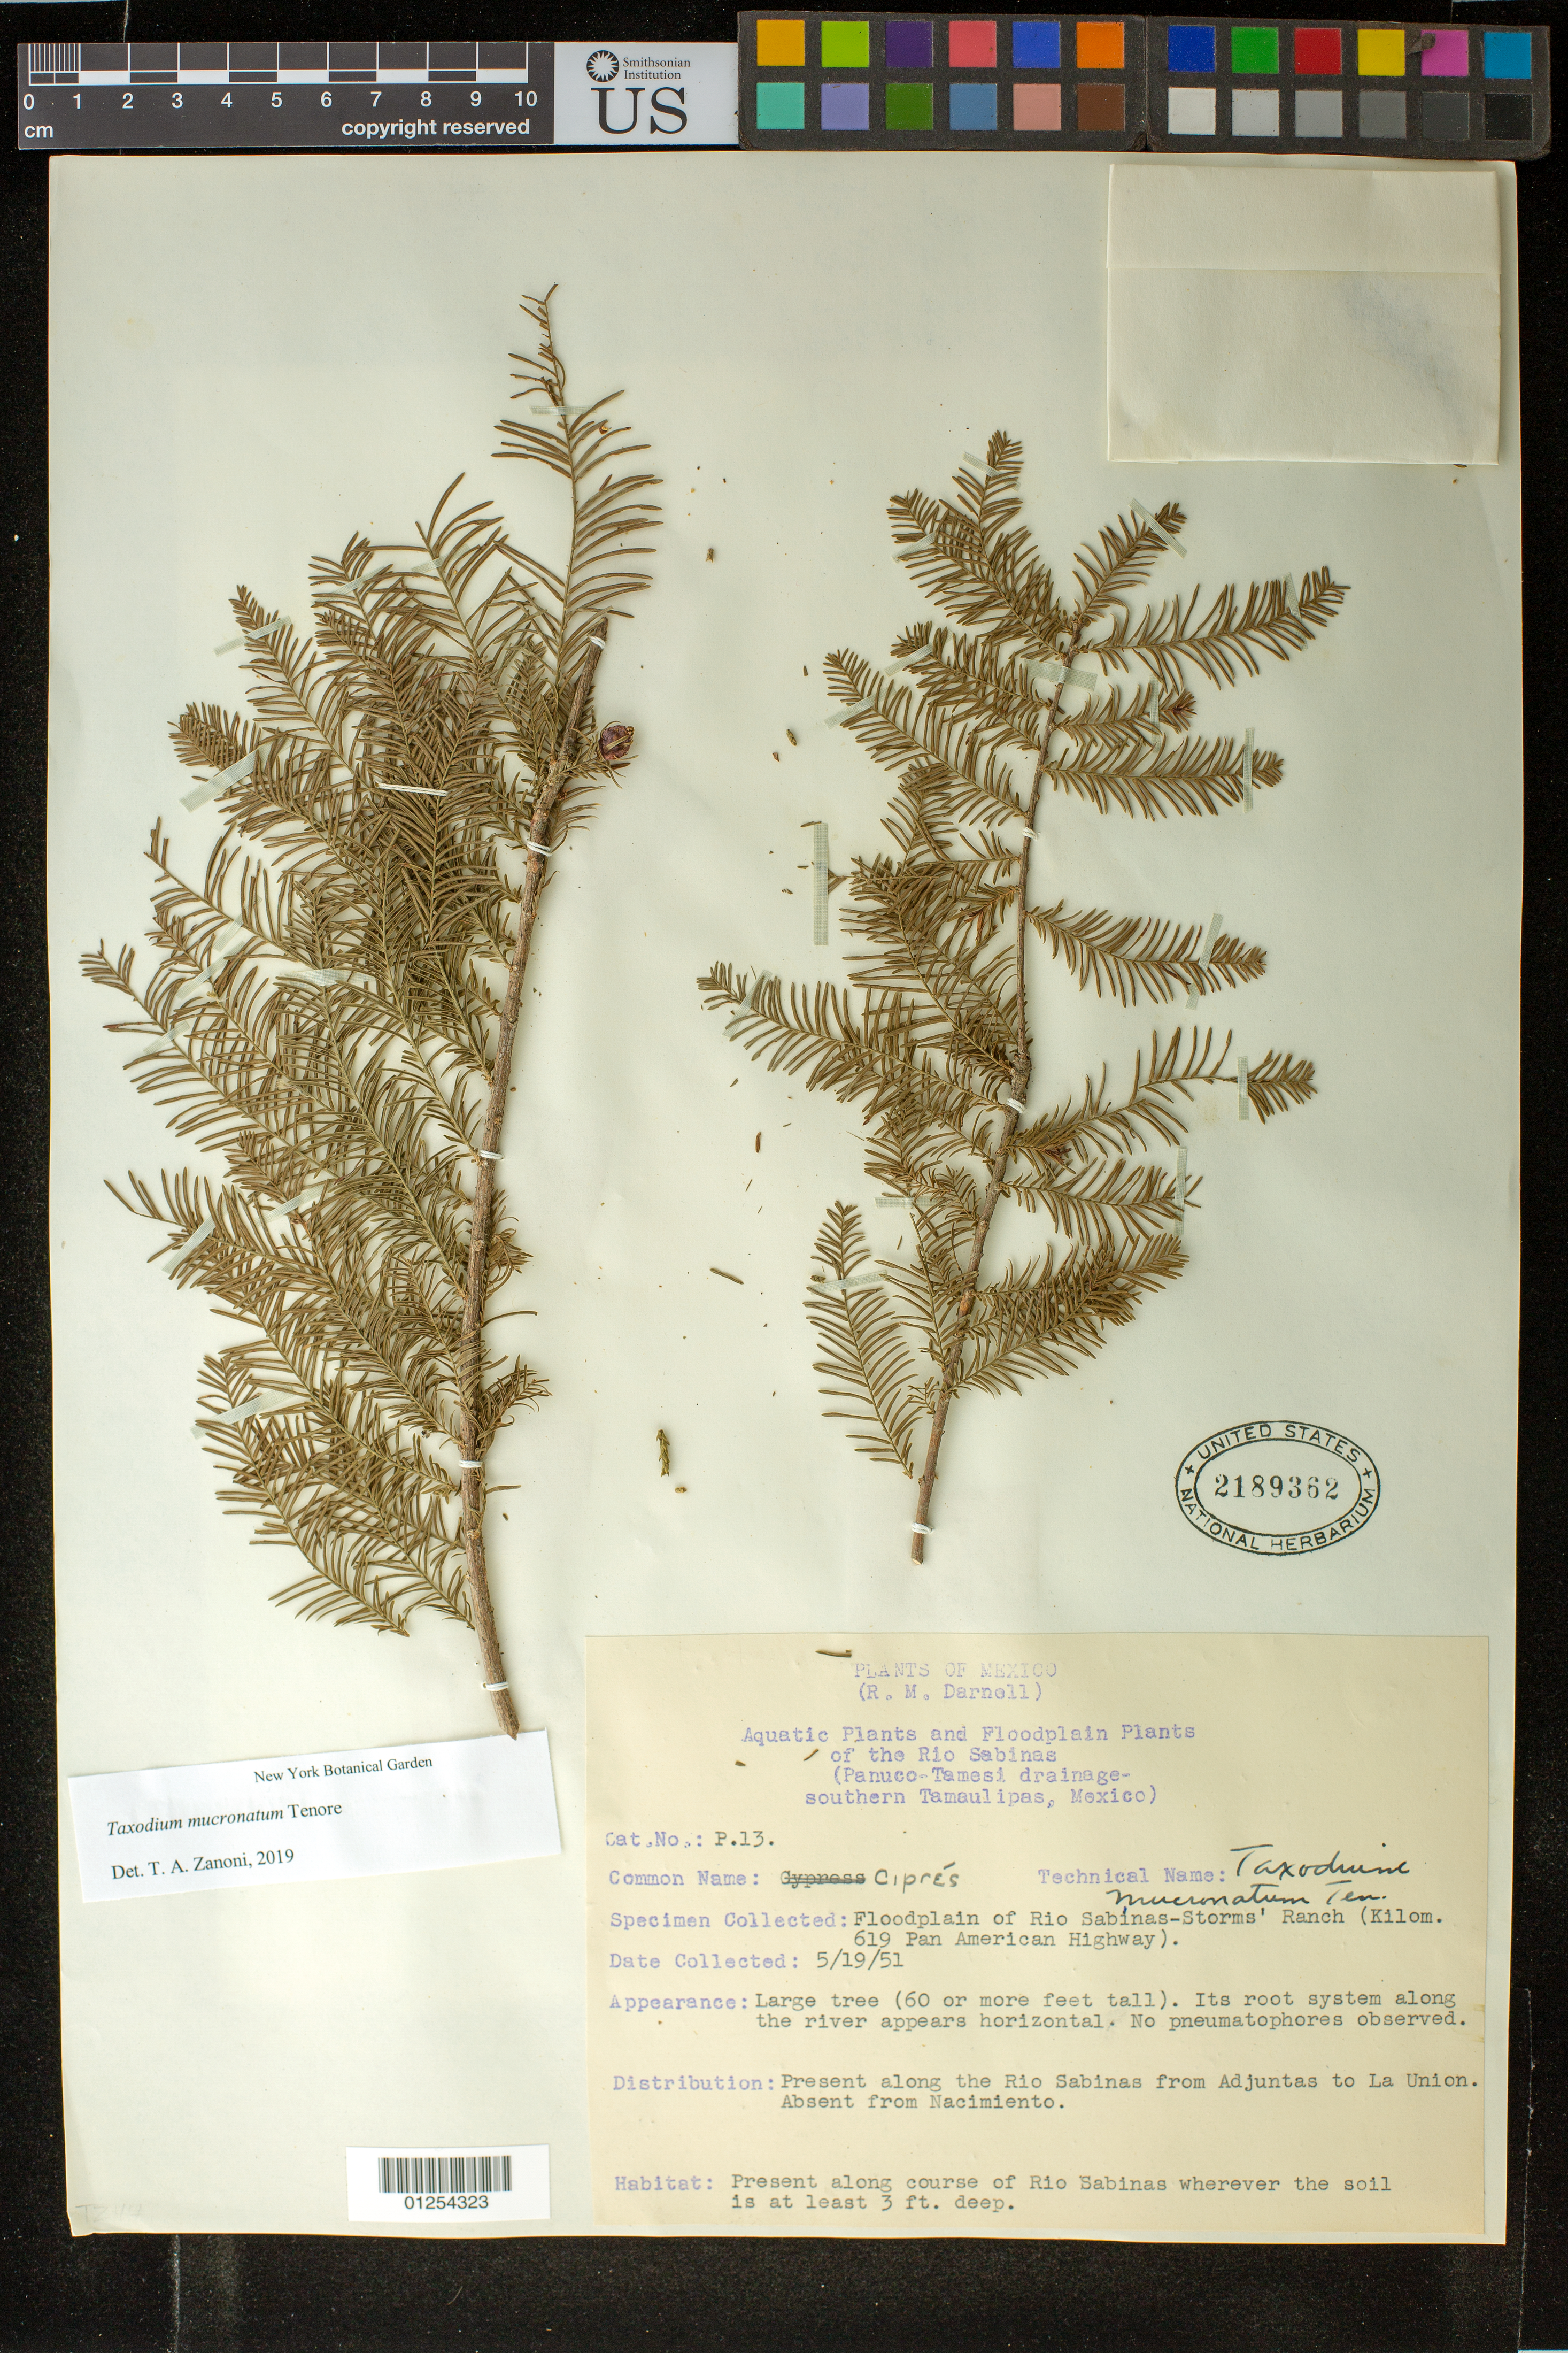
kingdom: Plantae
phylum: Tracheophyta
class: Pinopsida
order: Pinales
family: Cupressaceae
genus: Taxodium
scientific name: Taxodium mucronatum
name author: Ten.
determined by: Zanoni, T. A., (NY), New York Botanical Garden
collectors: R. Darnell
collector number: P.13.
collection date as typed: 30 May 1951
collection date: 1951-05-19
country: Mexico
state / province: Tamaulipas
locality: Floodplain of Río Sabinas at Storms' Ranch (Kilom. 619 Pan American Highway).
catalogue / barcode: US 2189362